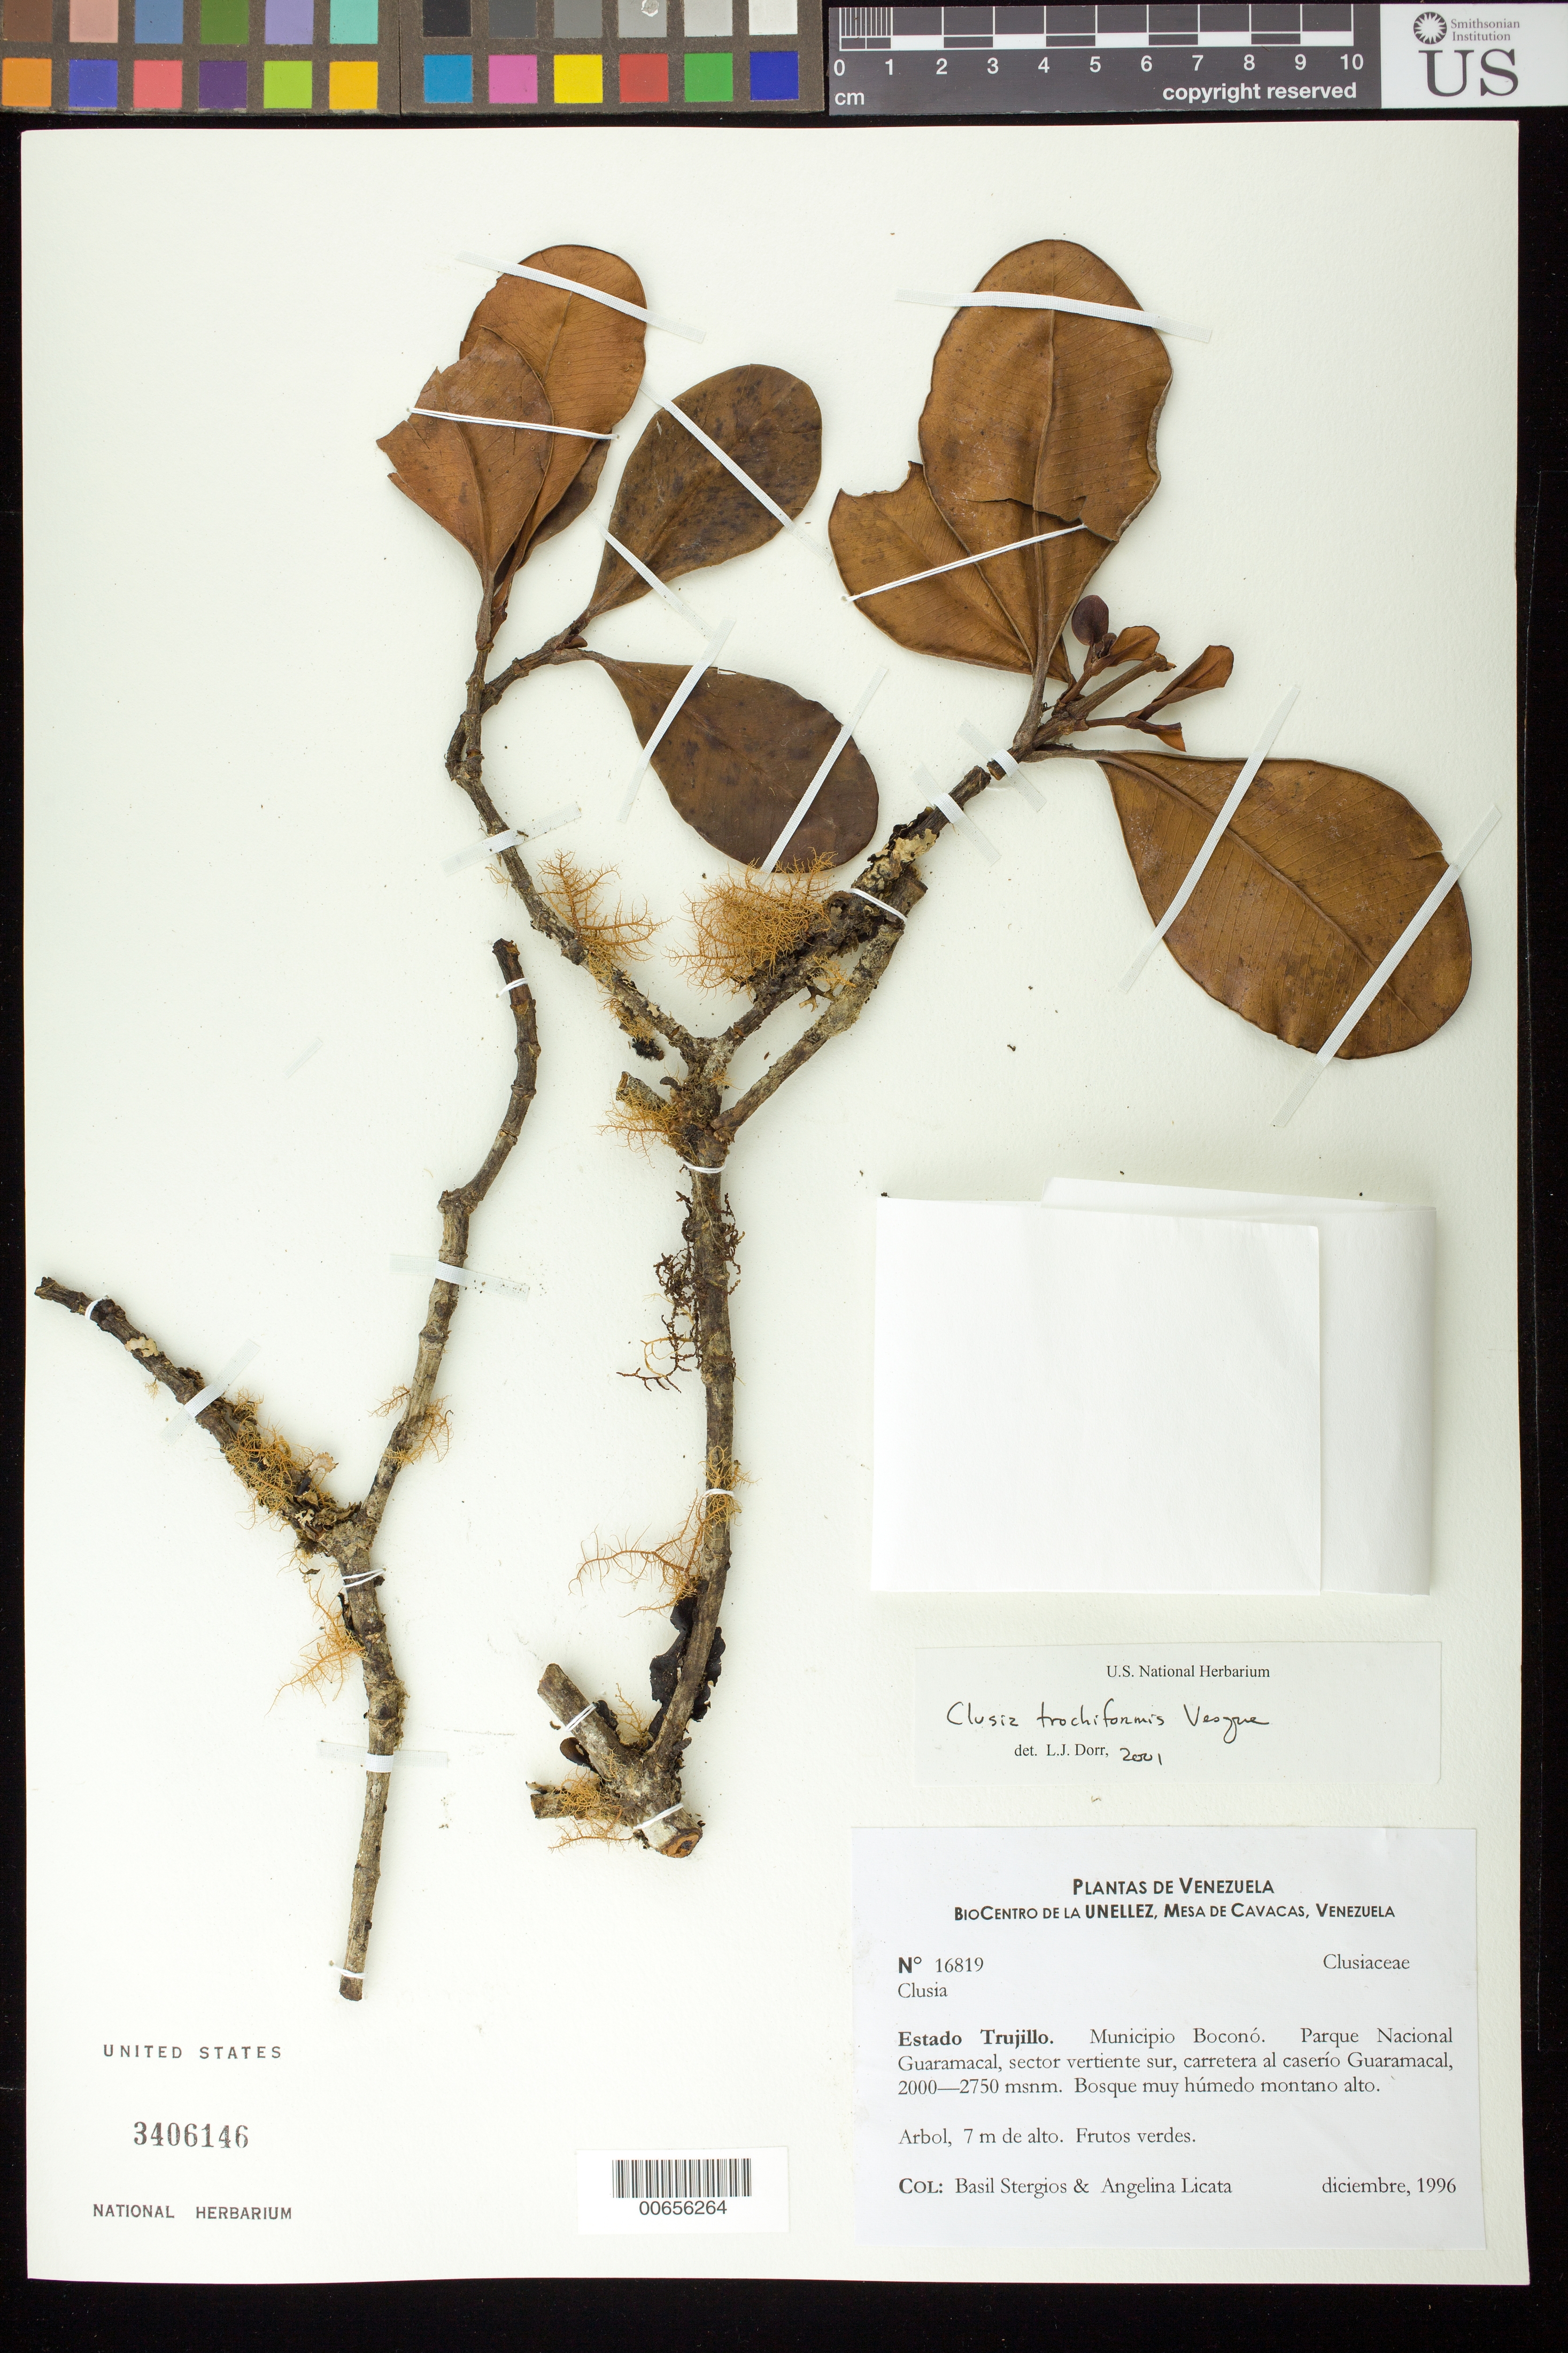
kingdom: Plantae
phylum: Tracheophyta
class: Magnoliopsida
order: Malpighiales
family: Clusiaceae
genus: Clusia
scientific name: Clusia trochiformis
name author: Vesque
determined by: Dorr, L. J., (BOT), Smithsonian Institution - National Museum of Natural History (UNITED STATES)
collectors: B. G. Stergios & A. Licata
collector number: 16819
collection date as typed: Dec 1996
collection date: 1996-12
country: Venezuela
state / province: Trujillo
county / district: Boconó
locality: Parque Nacional Guaramacal, vertiente S, carretera Guaramacal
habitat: Bosque muy húmedo montano alto.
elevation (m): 2000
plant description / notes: FTG, NY, PORT, US, VEN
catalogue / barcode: US 3406146